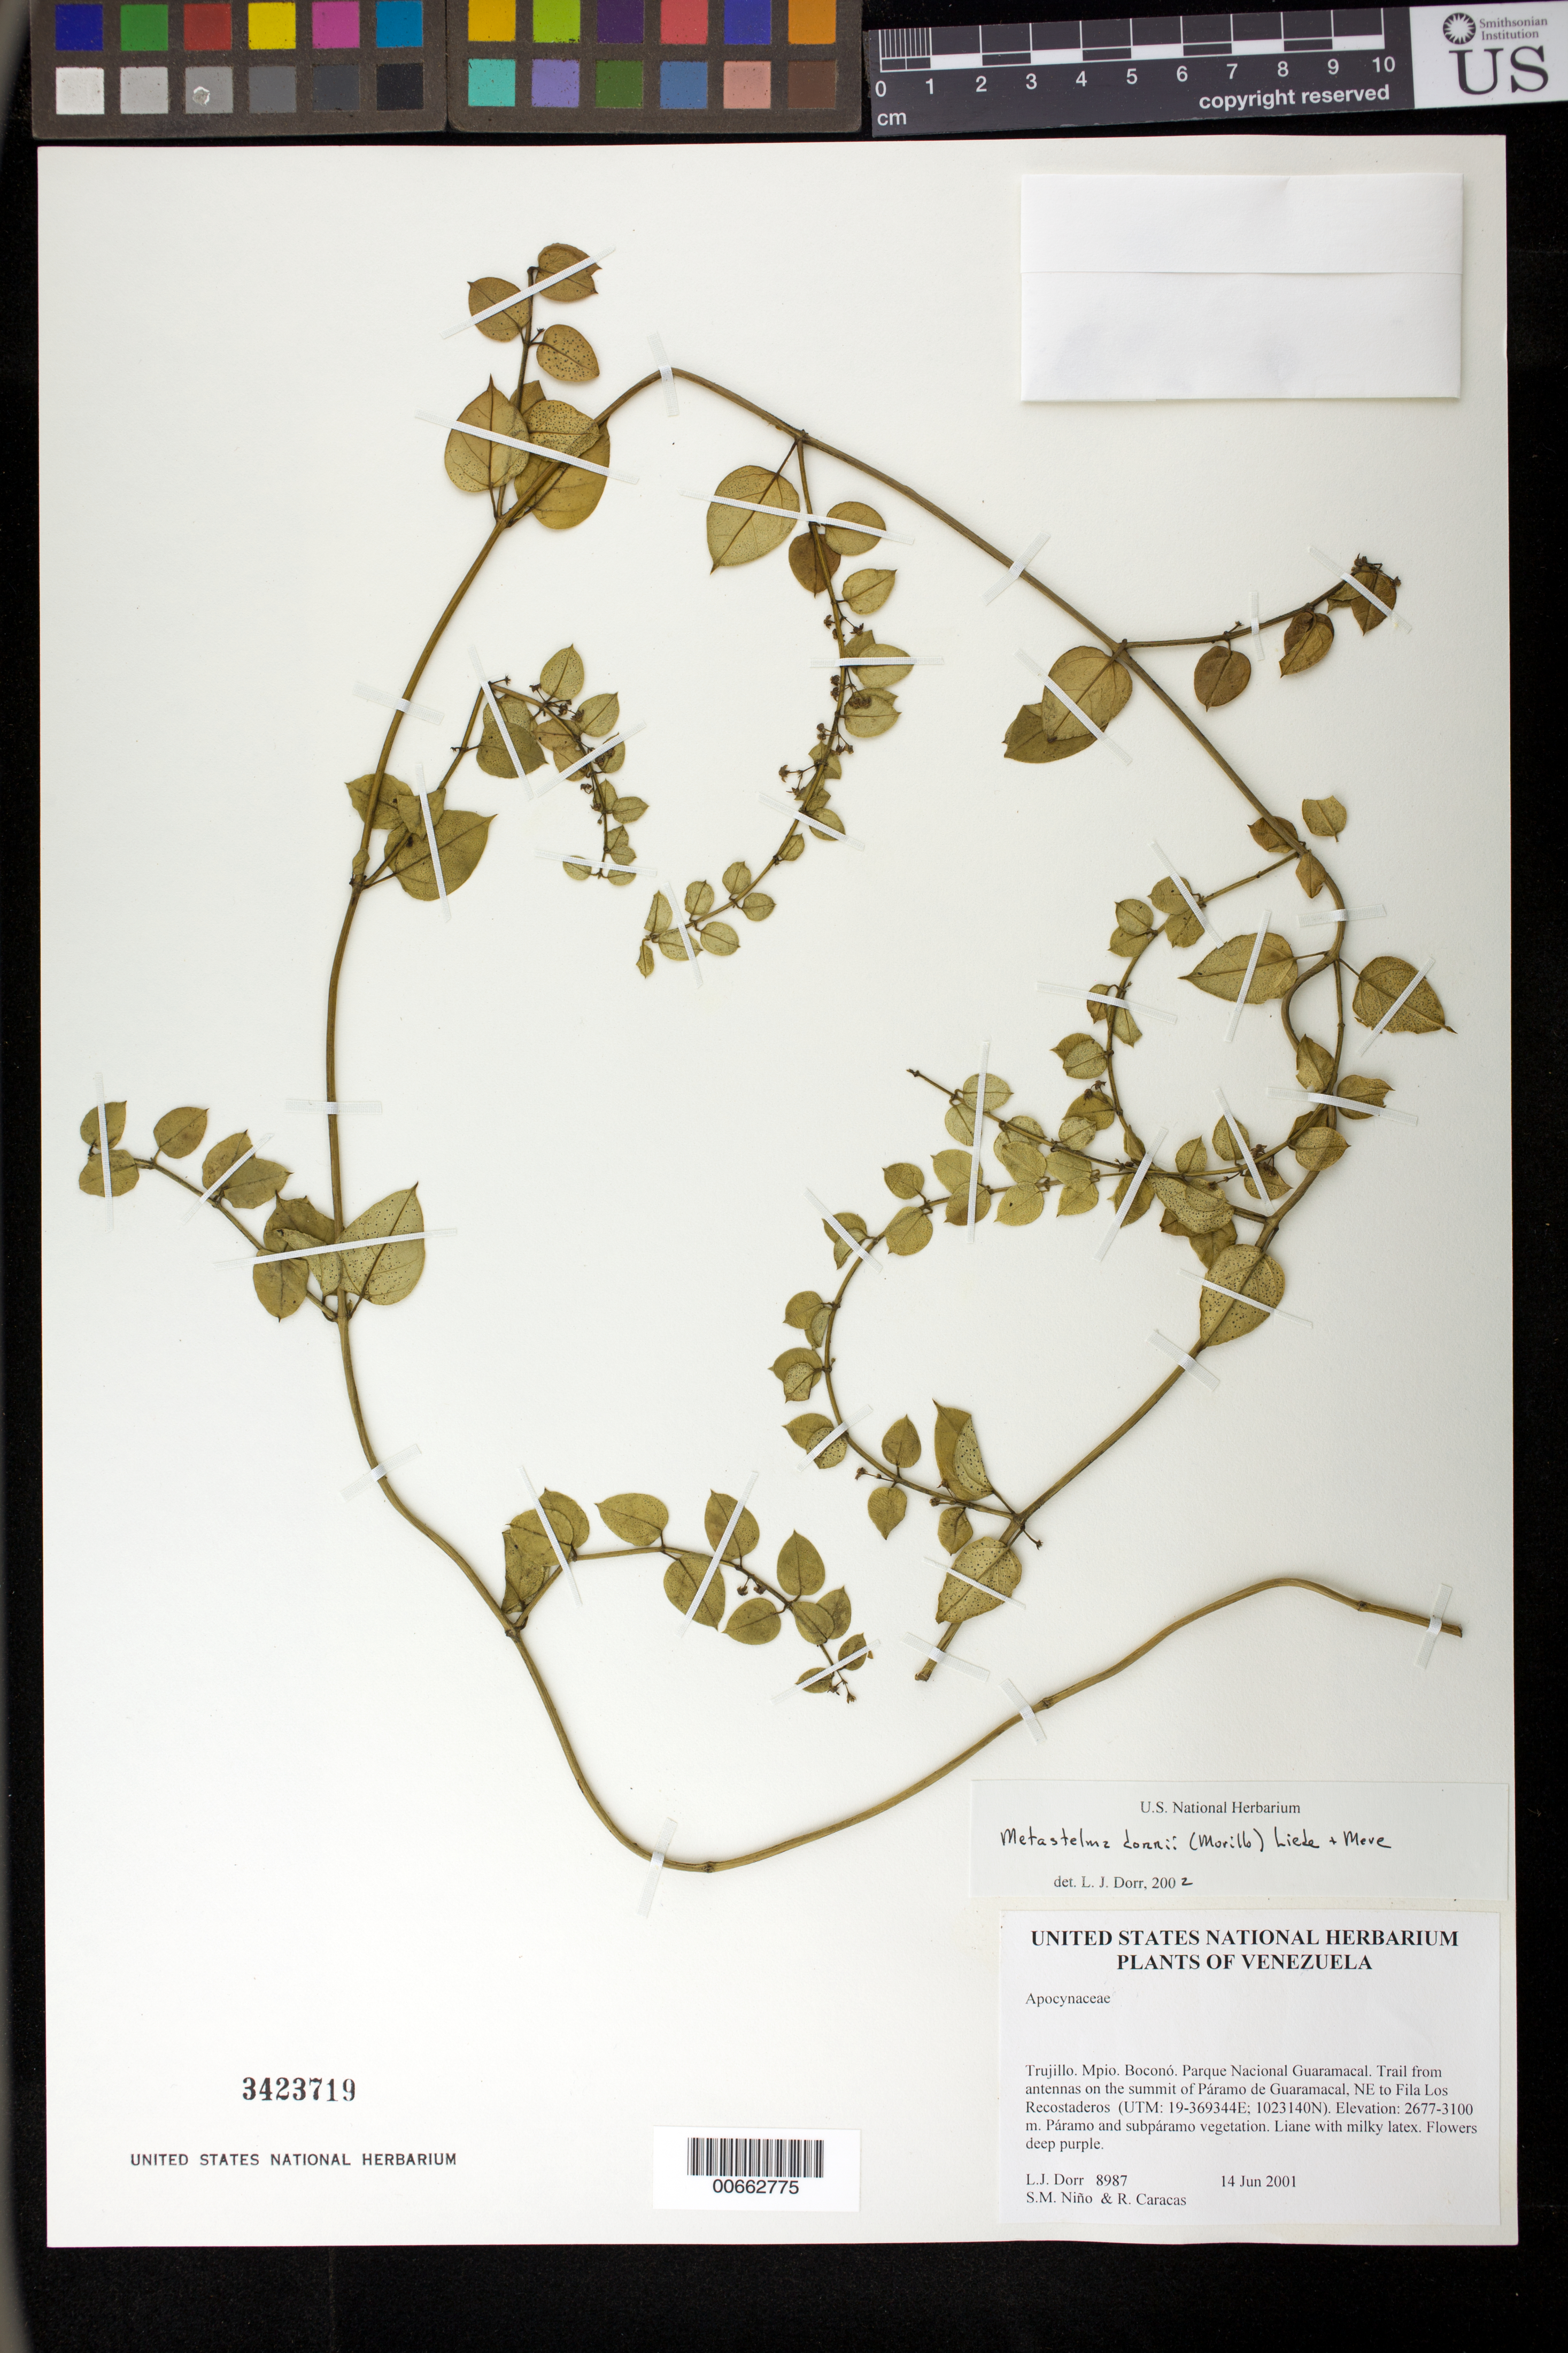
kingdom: Plantae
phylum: Tracheophyta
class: Magnoliopsida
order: Gentianales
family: Apocynaceae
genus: Metastelma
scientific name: Metastelma dorrii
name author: (Morillo) Liede & Meve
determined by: Dorr, L. J., (BOT), Smithsonian Institution - National Museum of Natural History (UNITED STATES)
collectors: L. J. Dorr, S. M. Niño & R. Caracas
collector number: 8987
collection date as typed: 14 Jun 2001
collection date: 2001-06-14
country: Venezuela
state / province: Trujillo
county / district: Boconó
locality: Parque Nacional Guaramacal. Trail from antennas on the summit of Páramo de Guaramacal, NE to Fila Los Recostaderos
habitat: Páramo and subpáramo vegetation.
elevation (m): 2677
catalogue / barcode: US 3423719